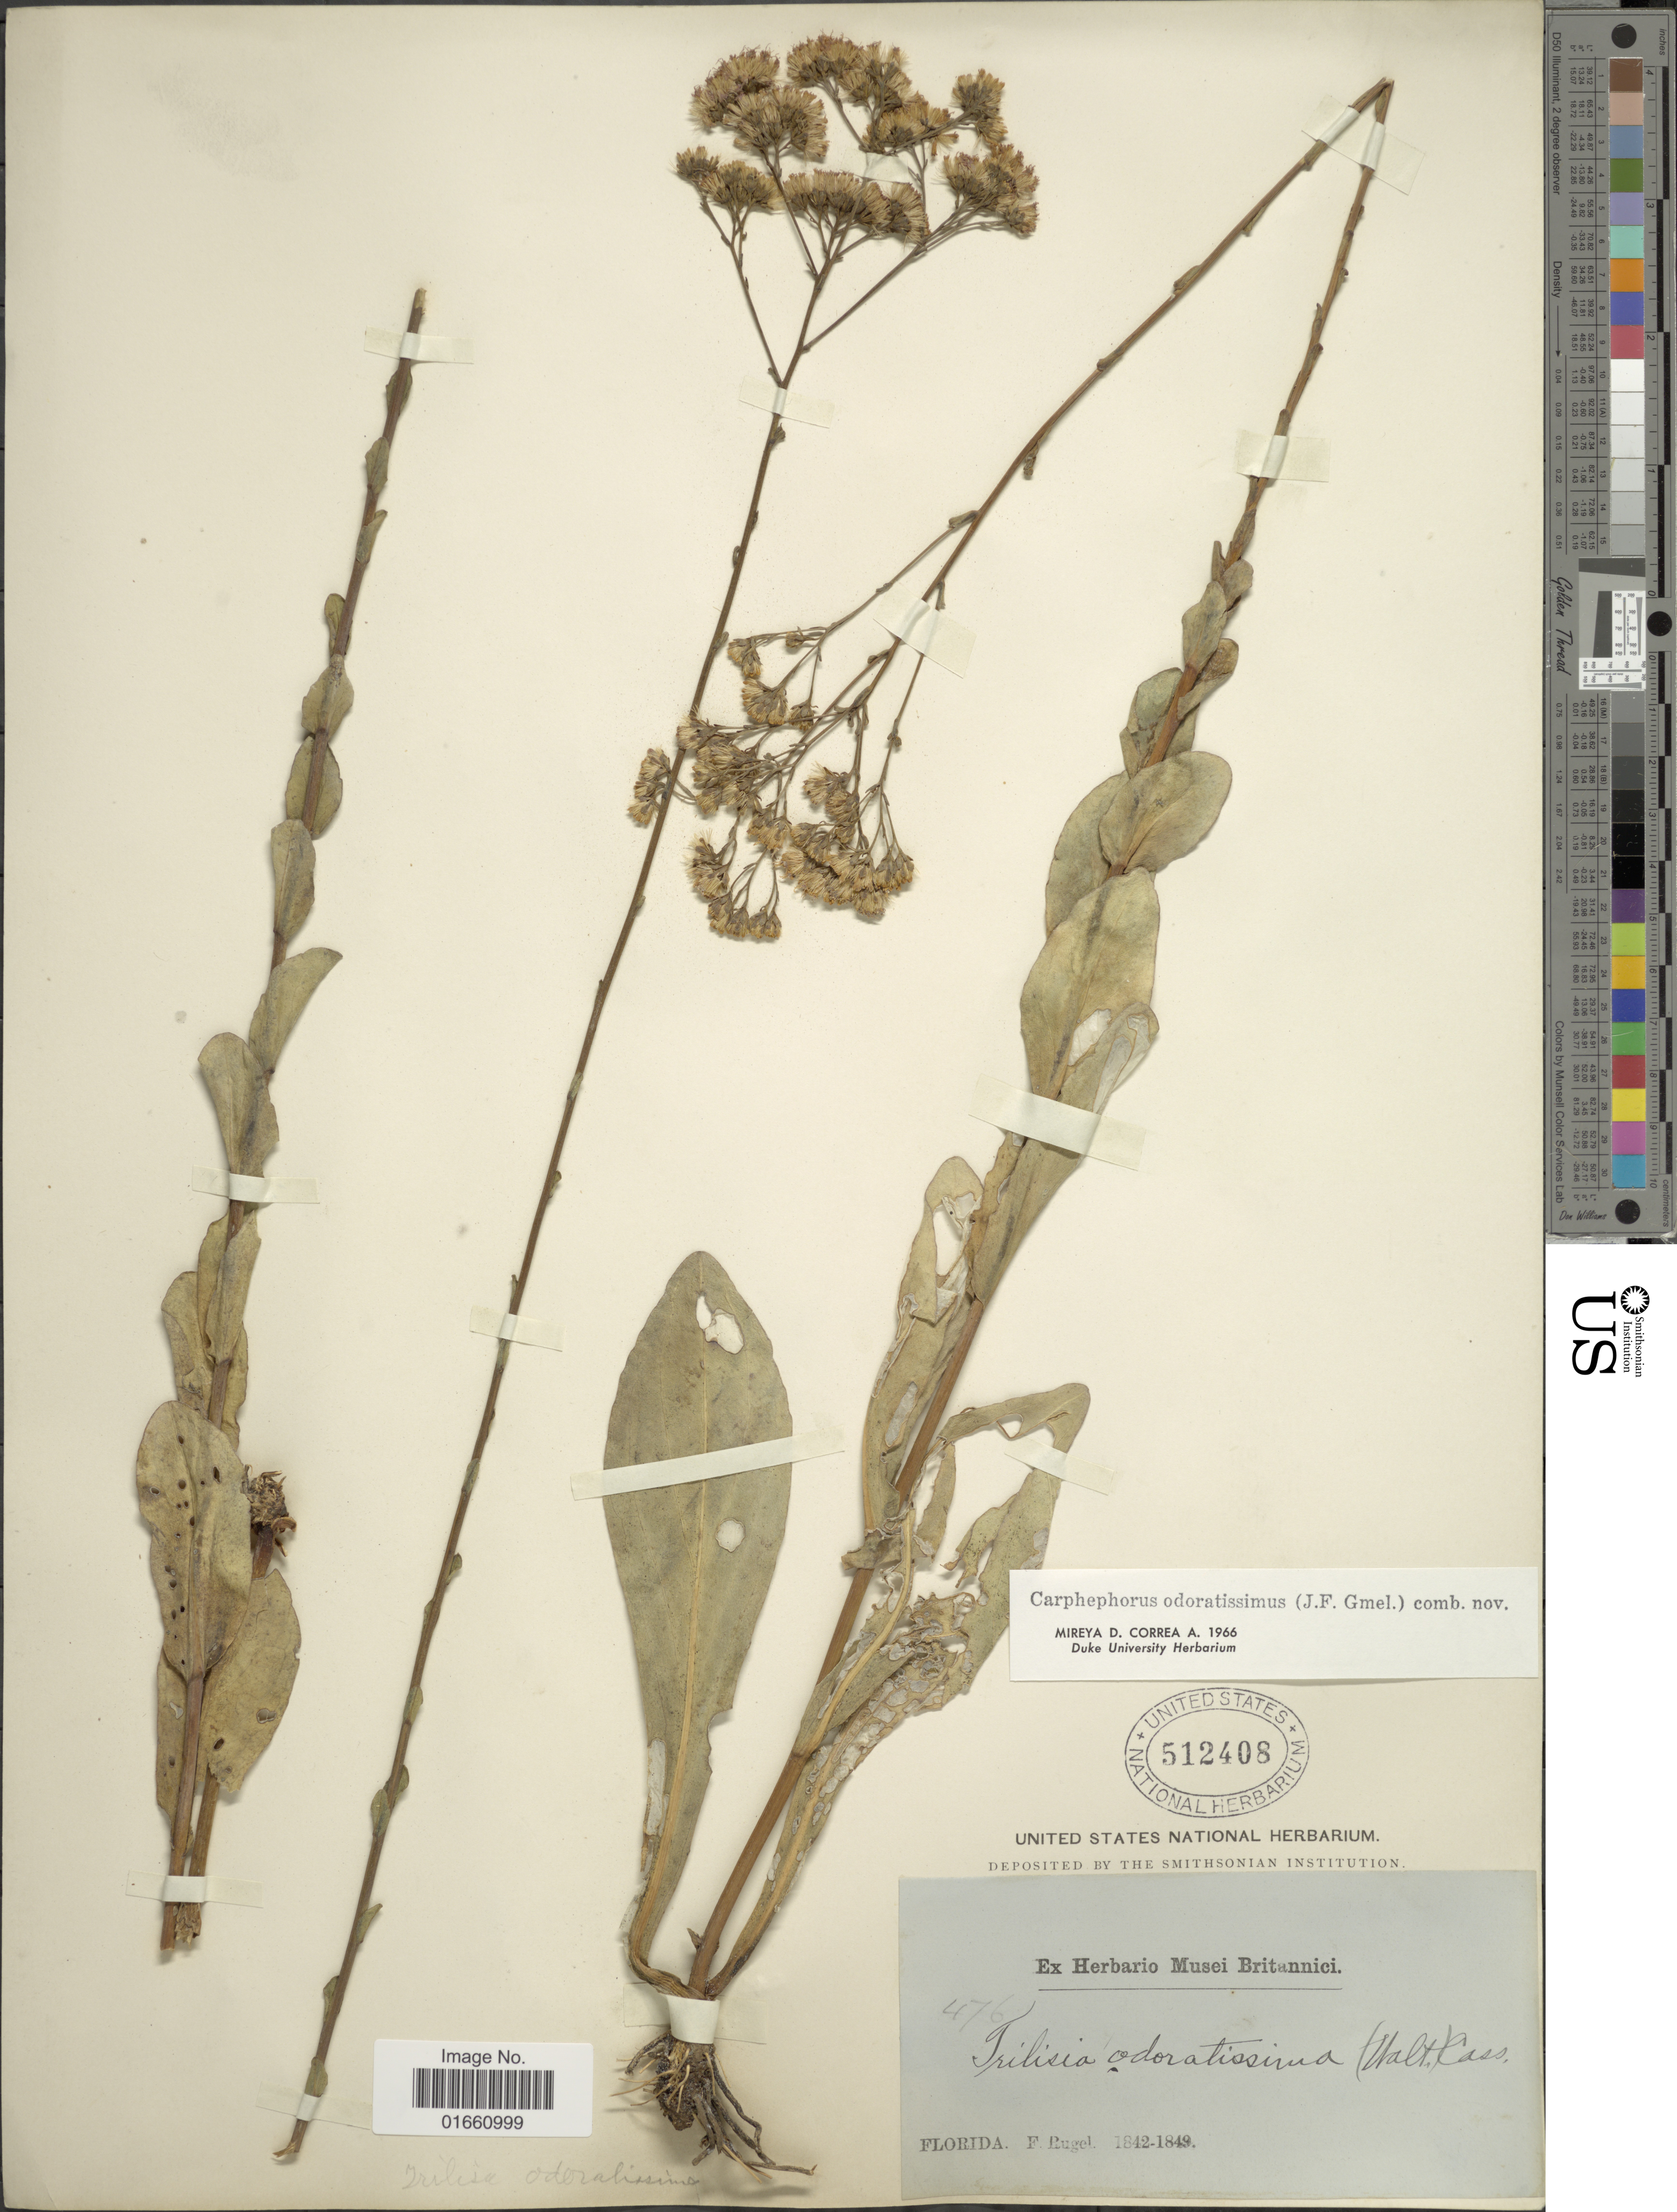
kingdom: Plantae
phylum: Tracheophyta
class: Magnoliopsida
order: Asterales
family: Asteraceae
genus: Trilisa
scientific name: Trilisa odoratissima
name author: (J.F. Gmel.) Cass.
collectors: F. Rugel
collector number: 476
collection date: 1842/1849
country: United States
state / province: Florida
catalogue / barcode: US 512408